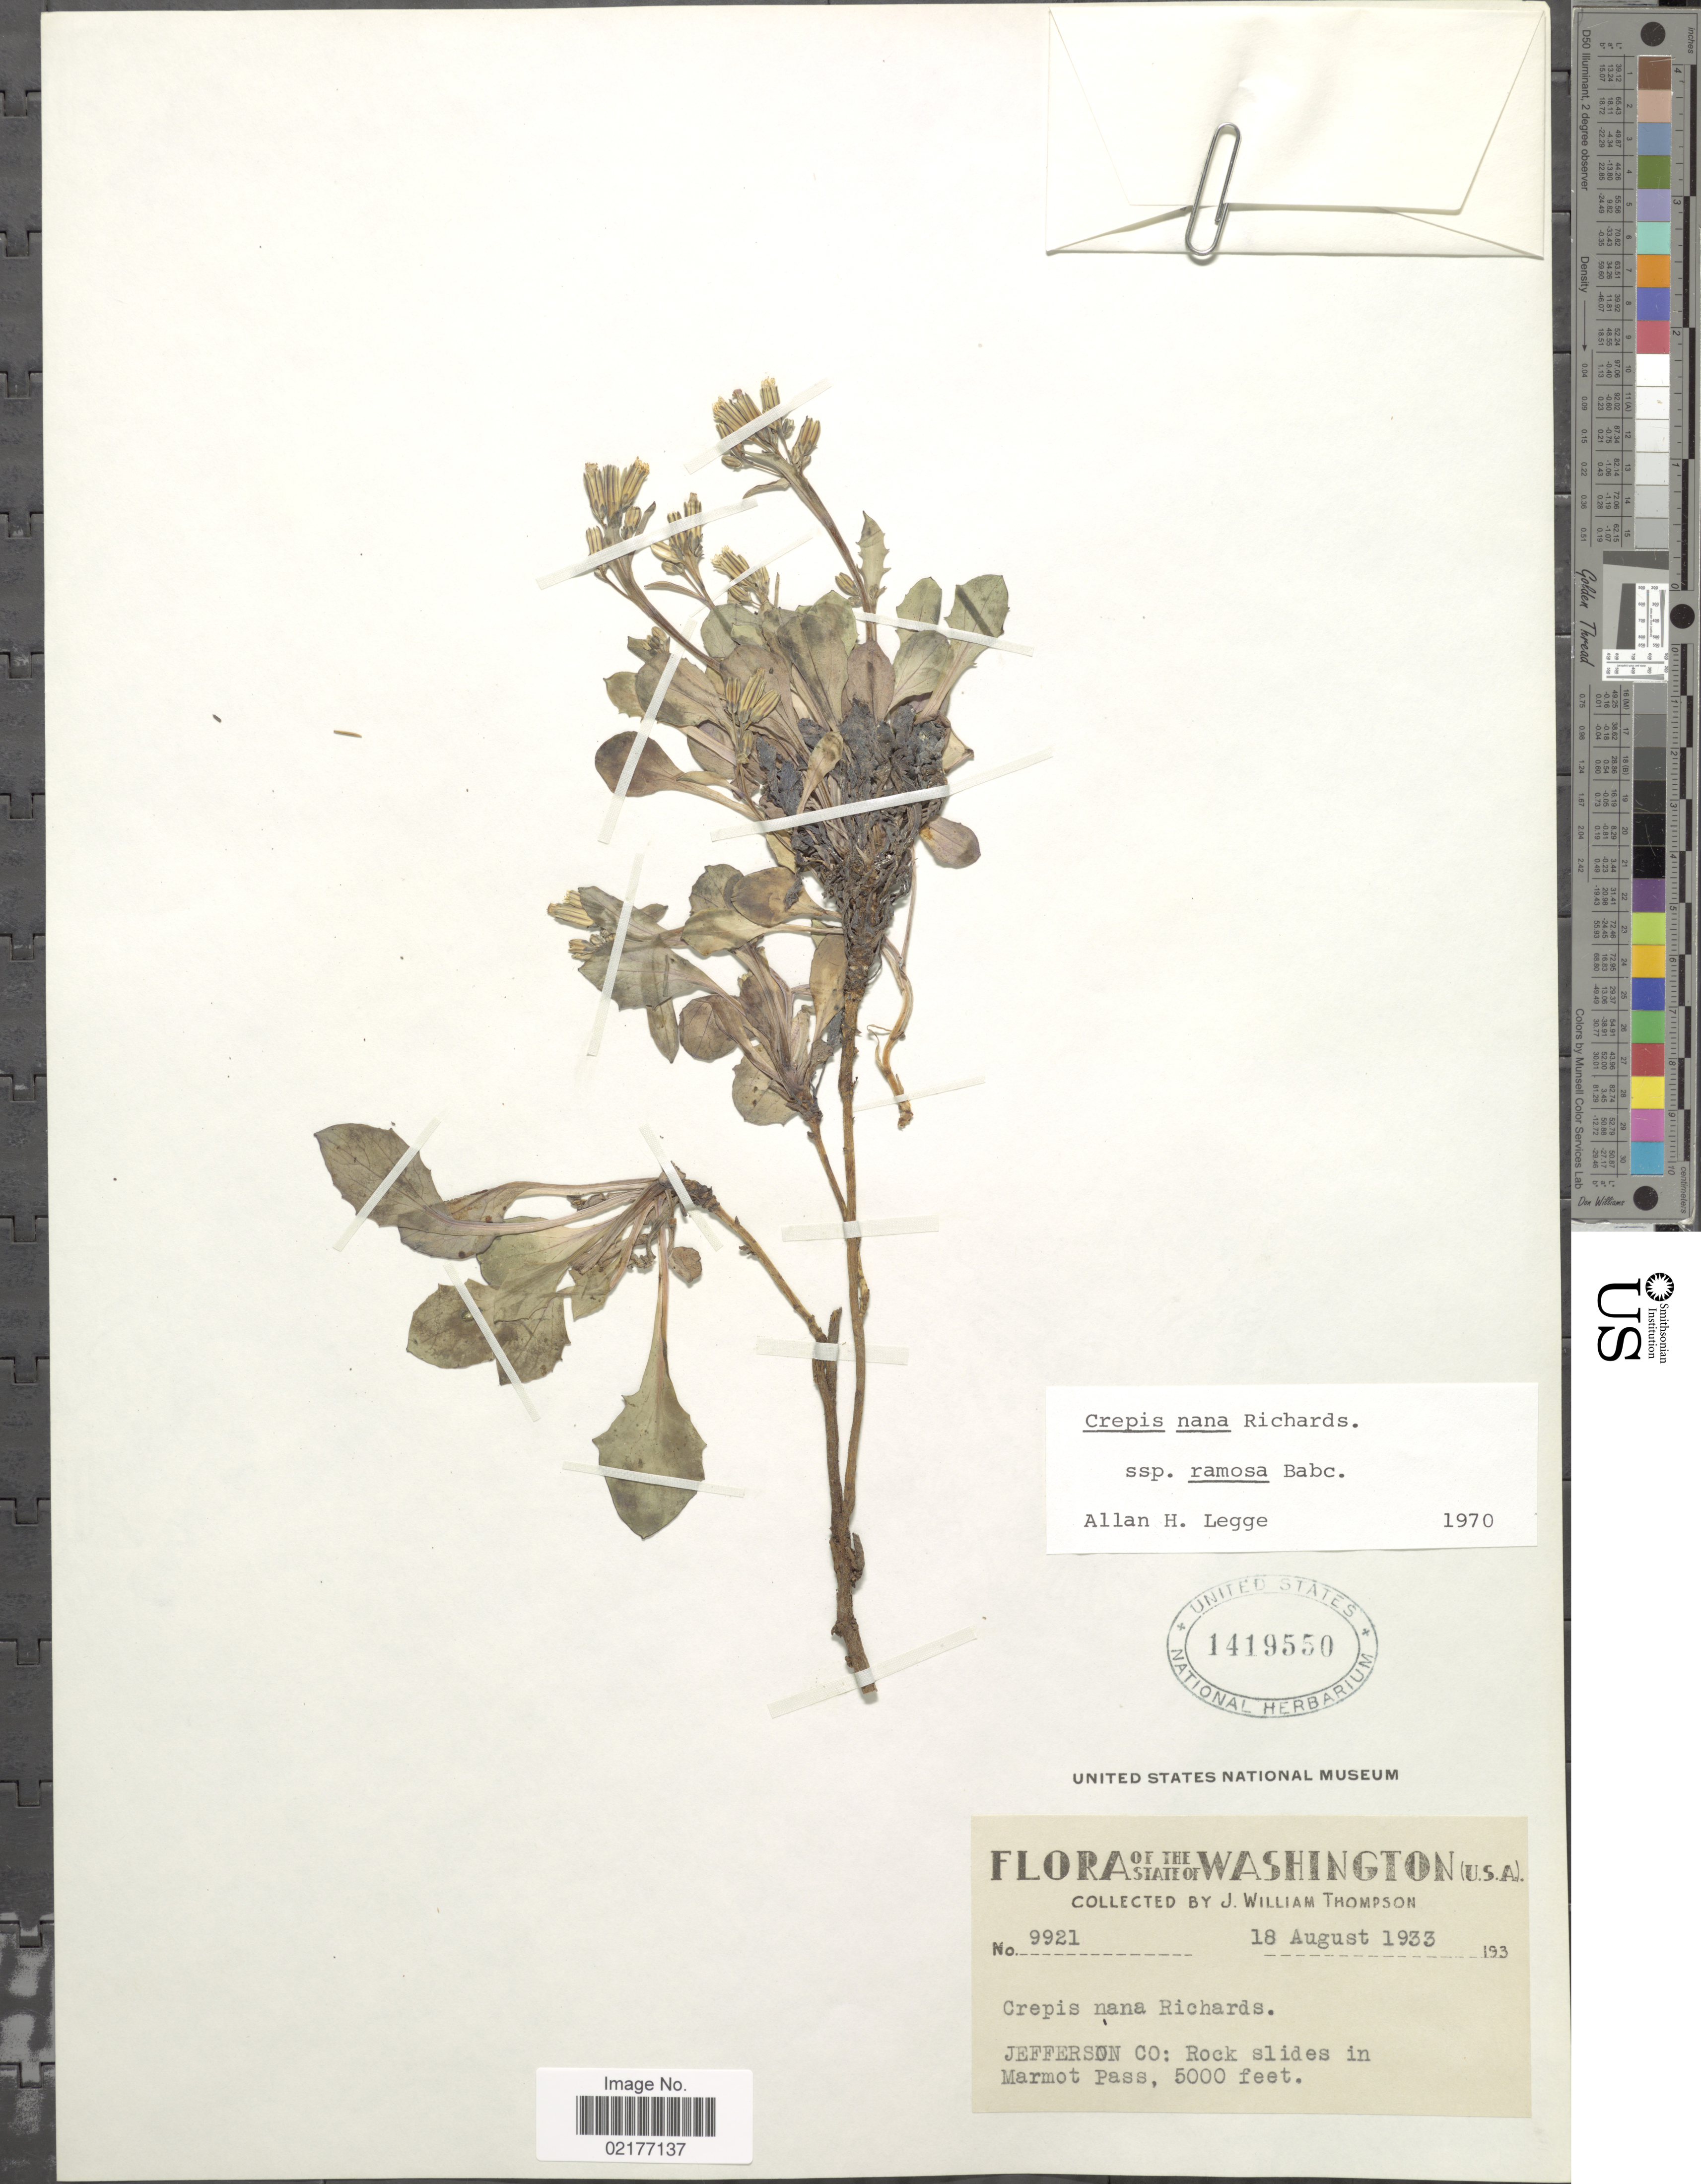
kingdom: Plantae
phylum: Tracheophyta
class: Magnoliopsida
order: Asterales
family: Asteraceae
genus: Askellia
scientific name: Askellia pygmaea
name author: (Ledeb.) Sennikov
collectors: J. W. Thompson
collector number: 9921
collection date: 1933-08-18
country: United States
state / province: Washington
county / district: Jefferson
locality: The State of Washington, Jefferson Co: Rock slides in Marmot Pass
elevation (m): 1524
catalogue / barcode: US 1419550